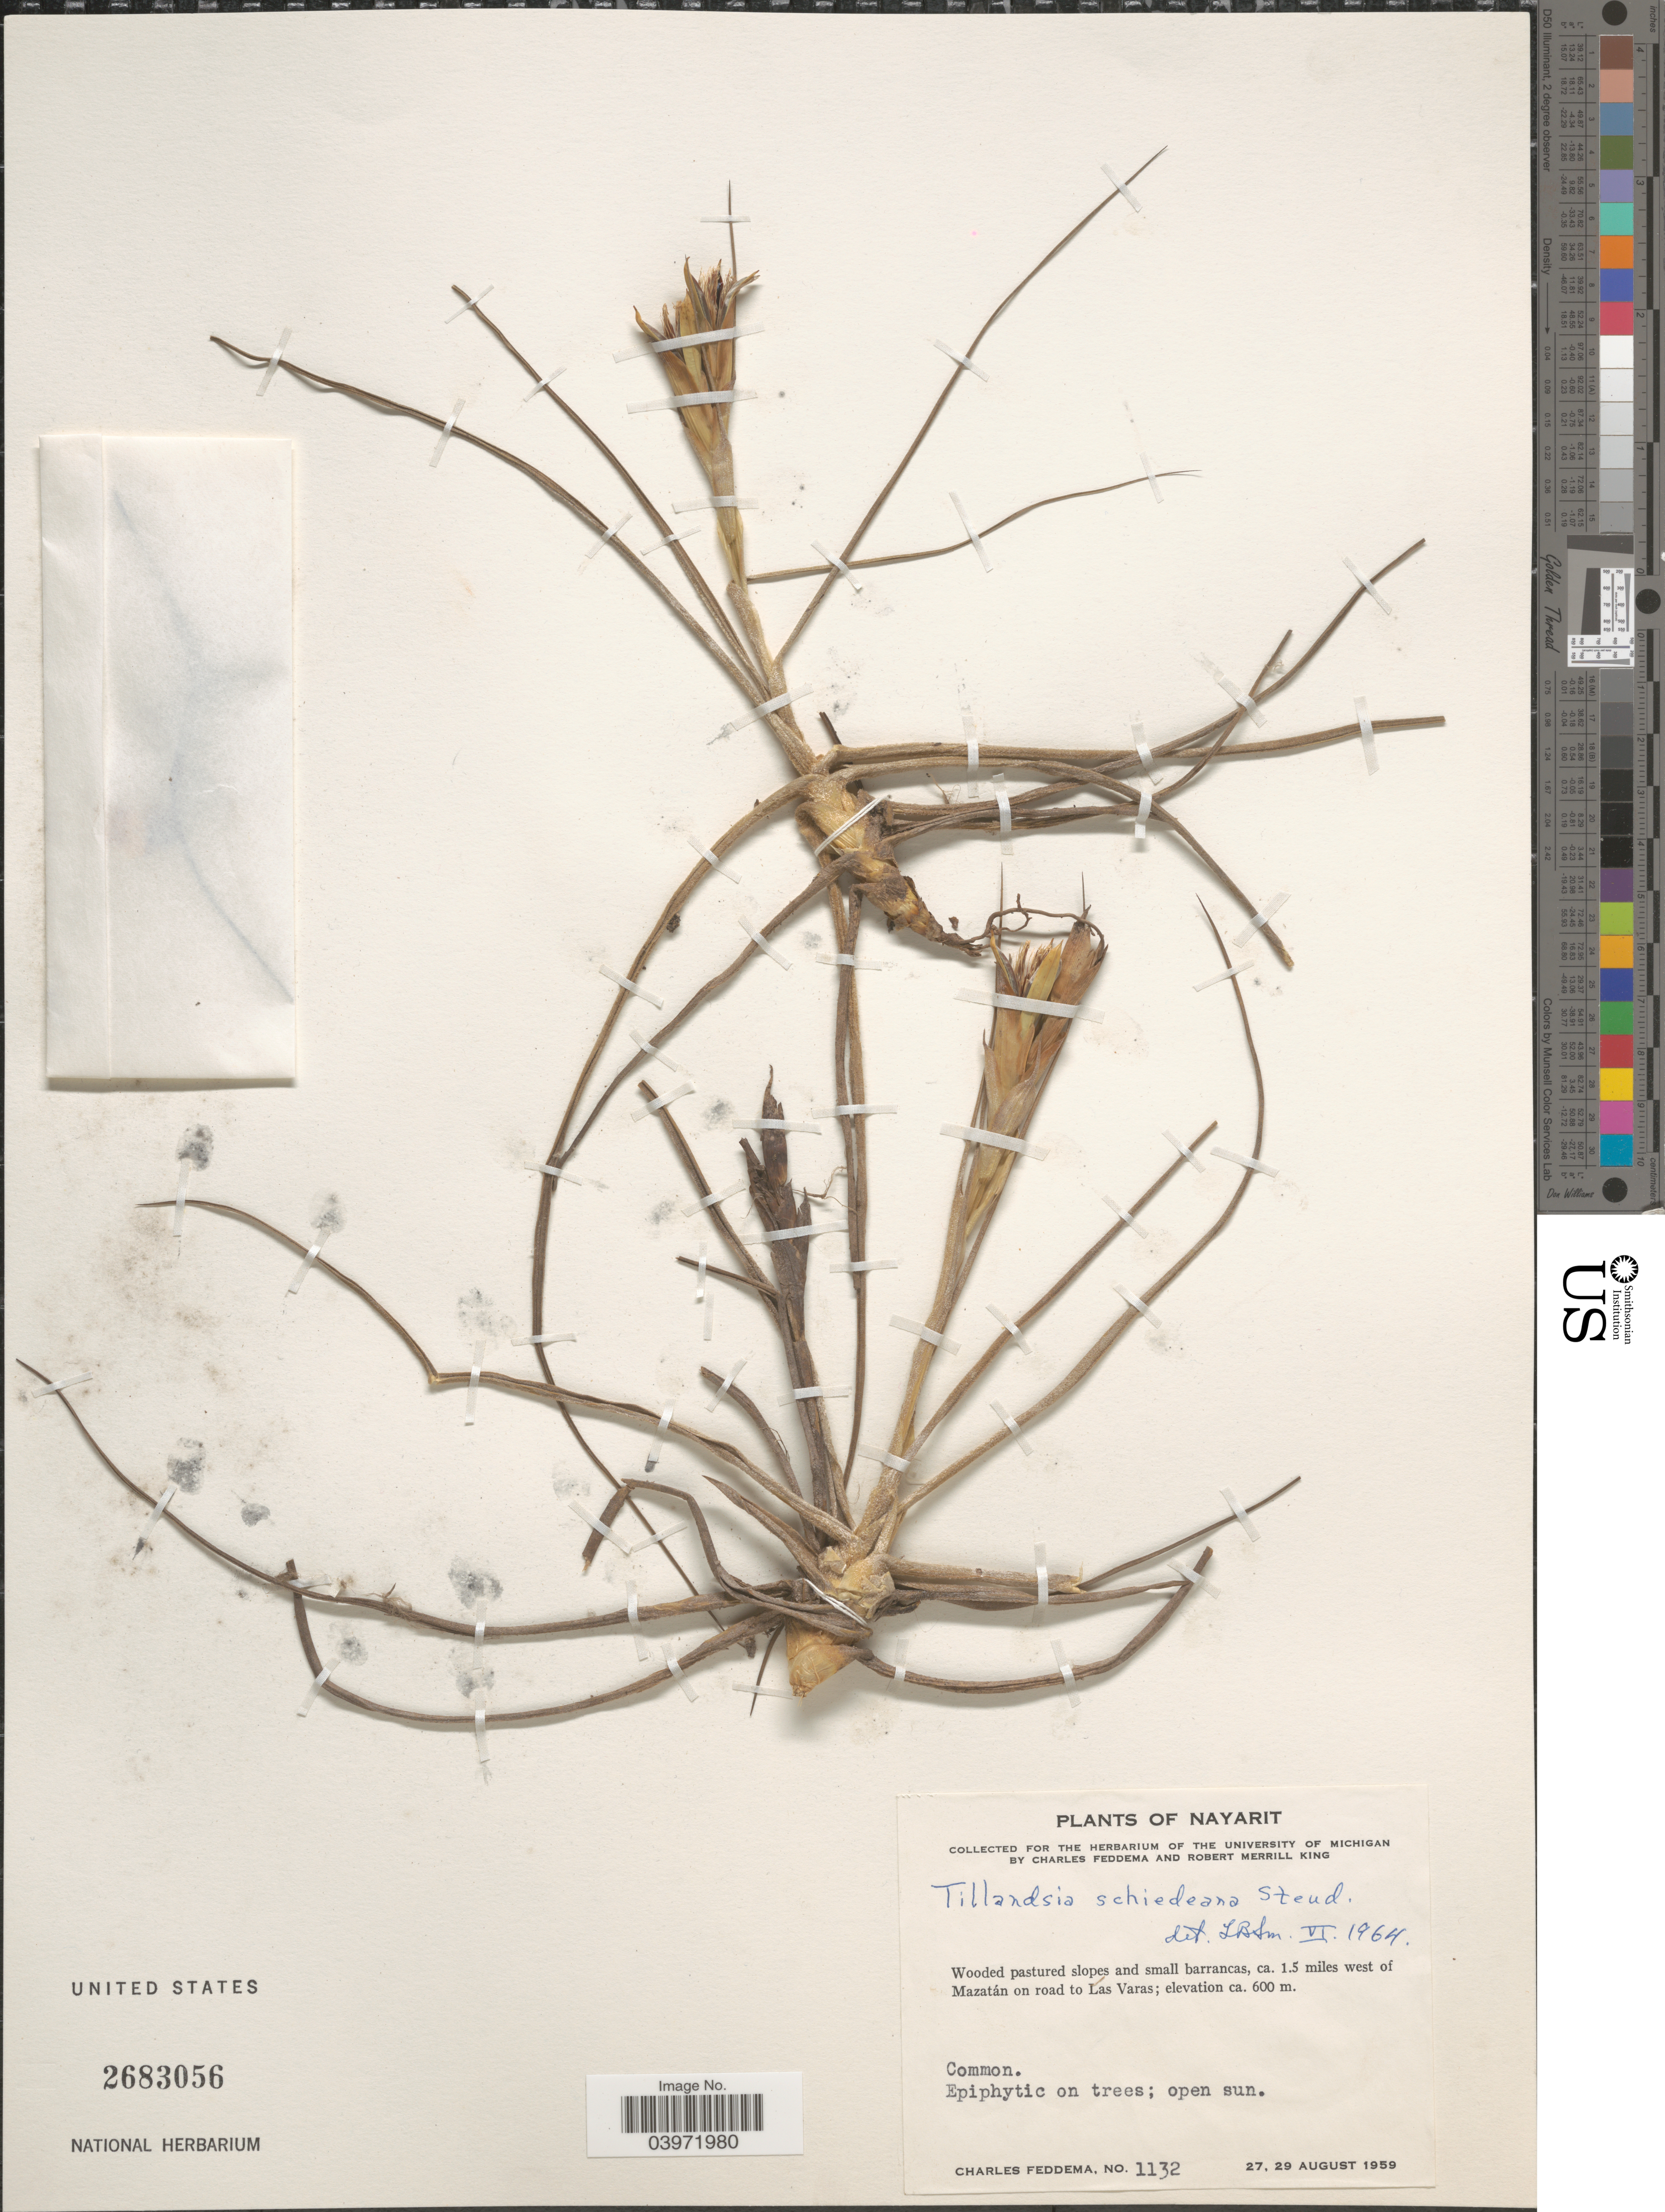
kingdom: Plantae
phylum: Tracheophyta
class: Liliopsida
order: Poales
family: Bromeliaceae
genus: Tillandsia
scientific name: Tillandsia schiedeana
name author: Steud.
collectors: C. Feddema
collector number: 1132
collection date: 1959-08-27/1959-08-29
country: Mexico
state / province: Nayarit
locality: Ca. 1.5 miles west of Mazatán on road to Las Varas.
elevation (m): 600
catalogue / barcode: US 2683056